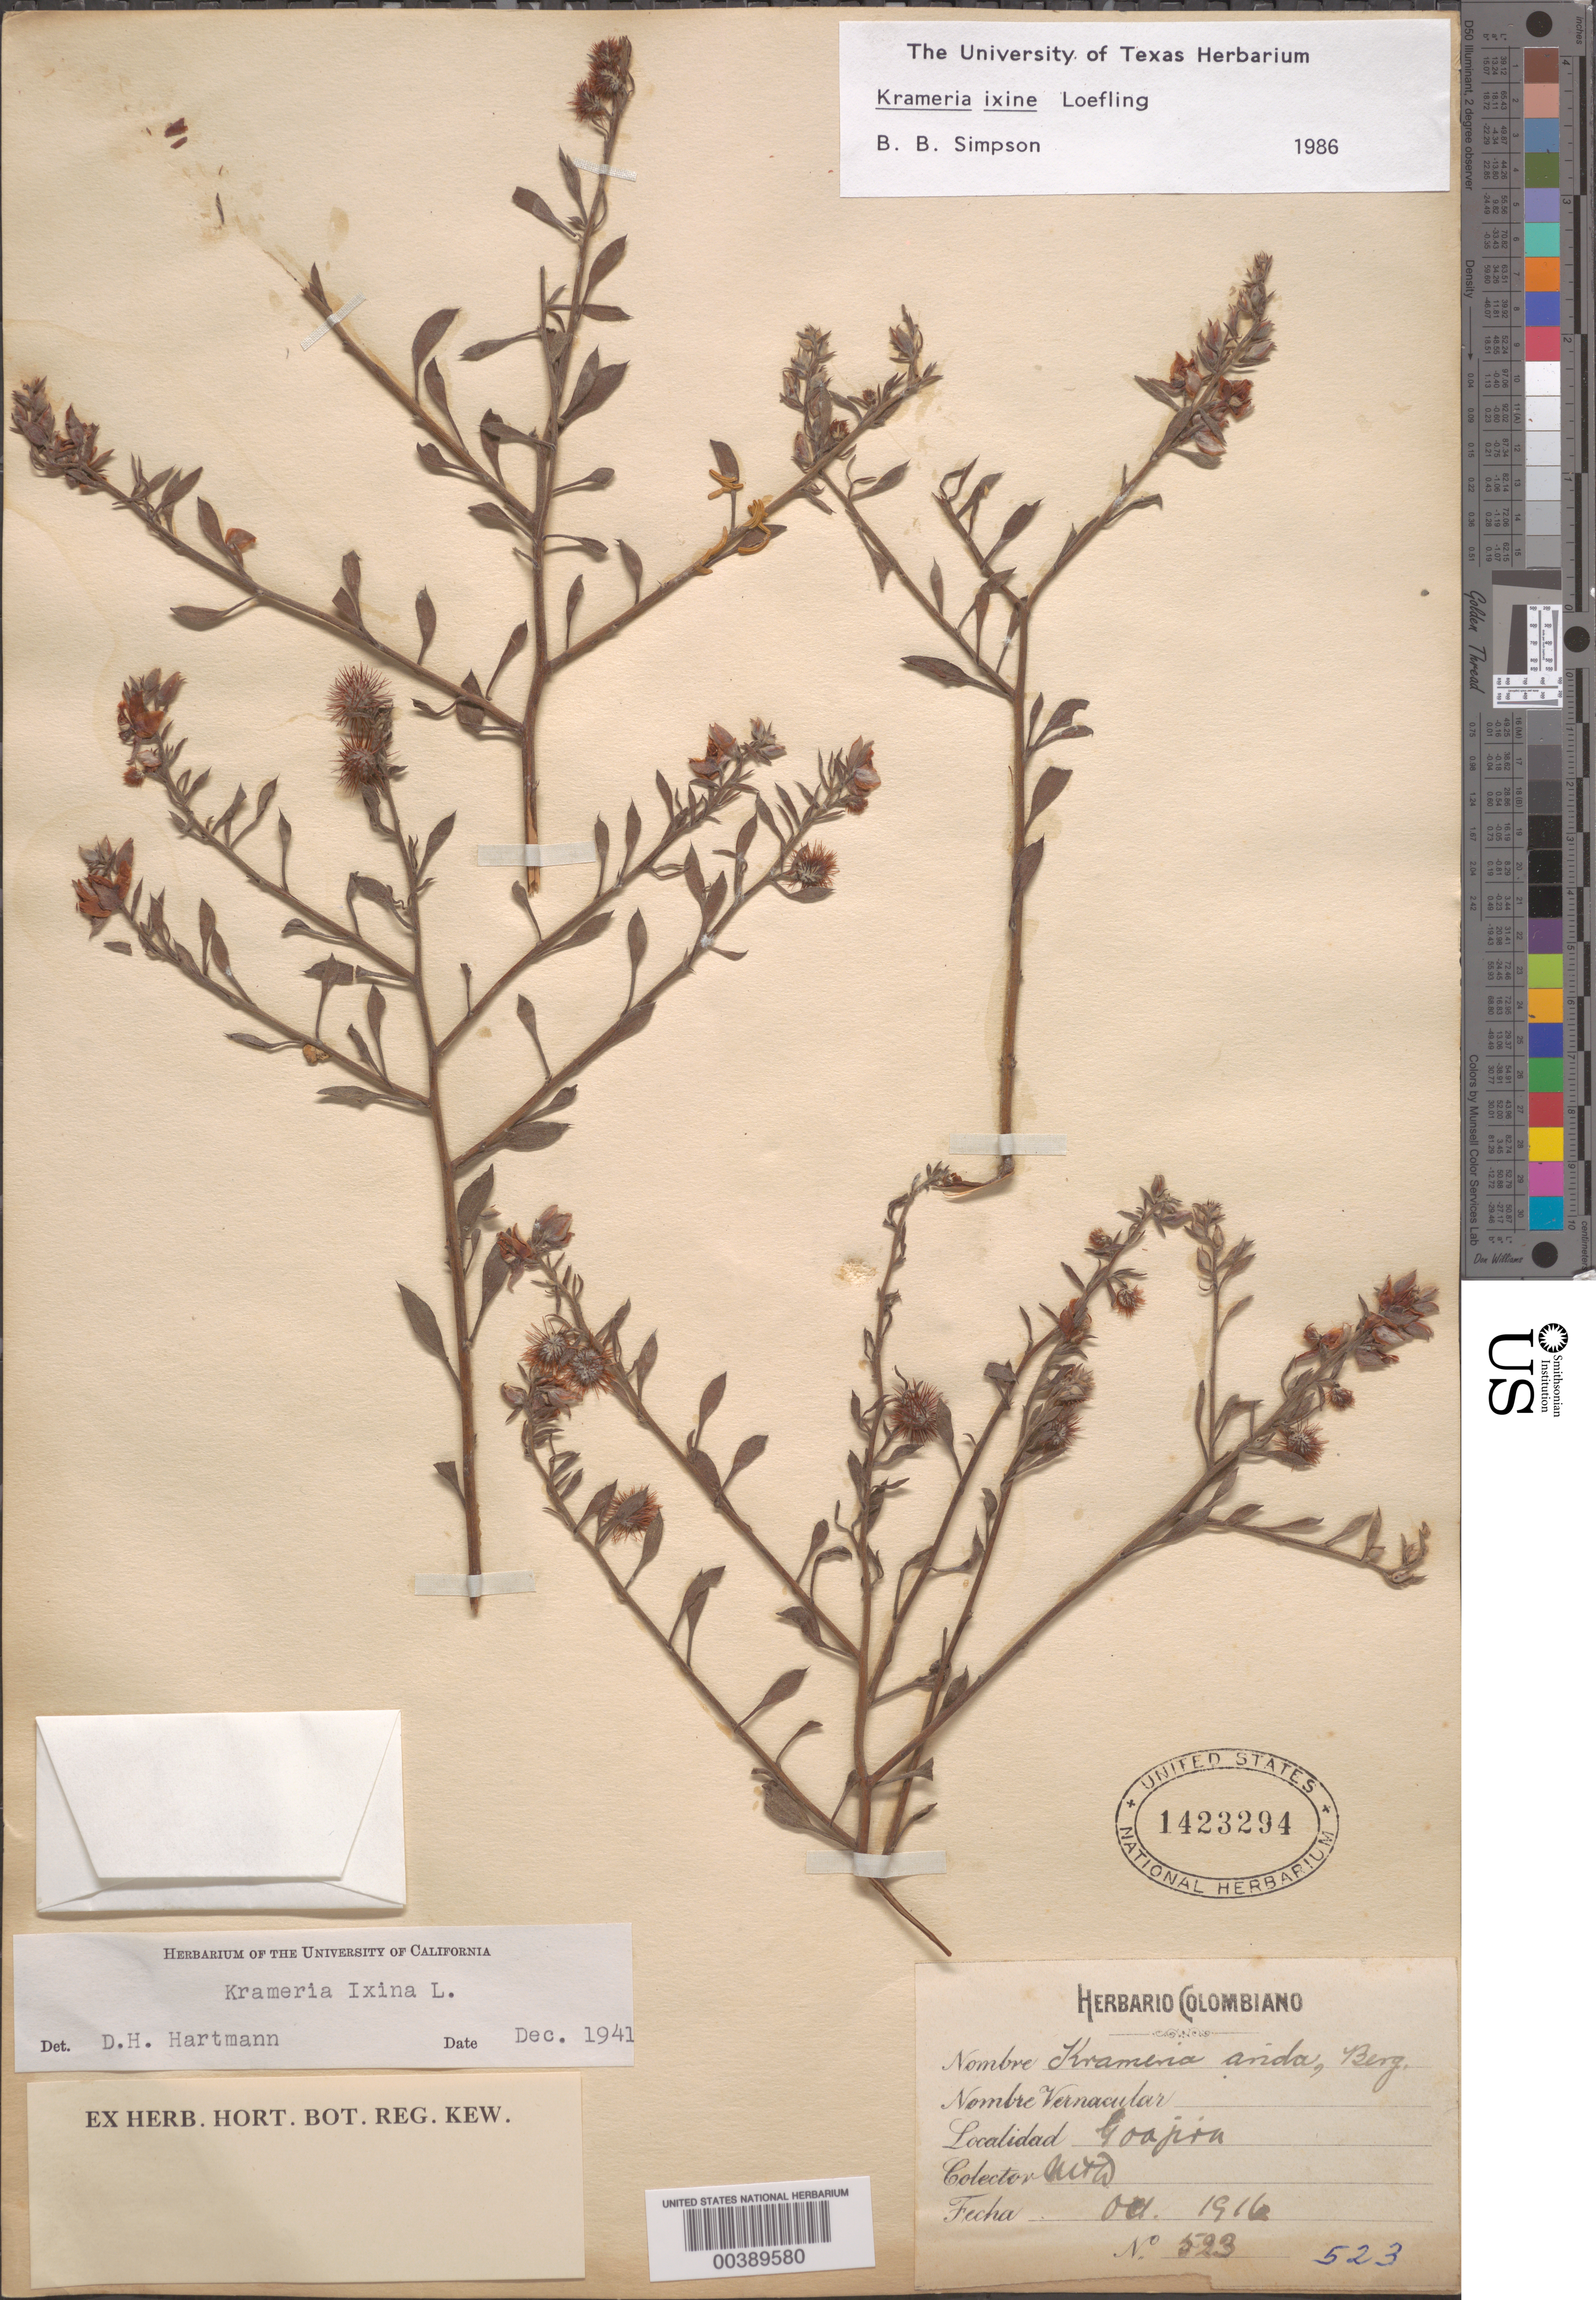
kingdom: Plantae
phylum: Tracheophyta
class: Magnoliopsida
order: Zygophyllales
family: Krameriaceae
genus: Krameria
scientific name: Krameria ixine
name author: L.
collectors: M. T. Dawe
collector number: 523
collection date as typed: Oct 1916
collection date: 1916-10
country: Colombia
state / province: La Guajira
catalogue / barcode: US 1423294